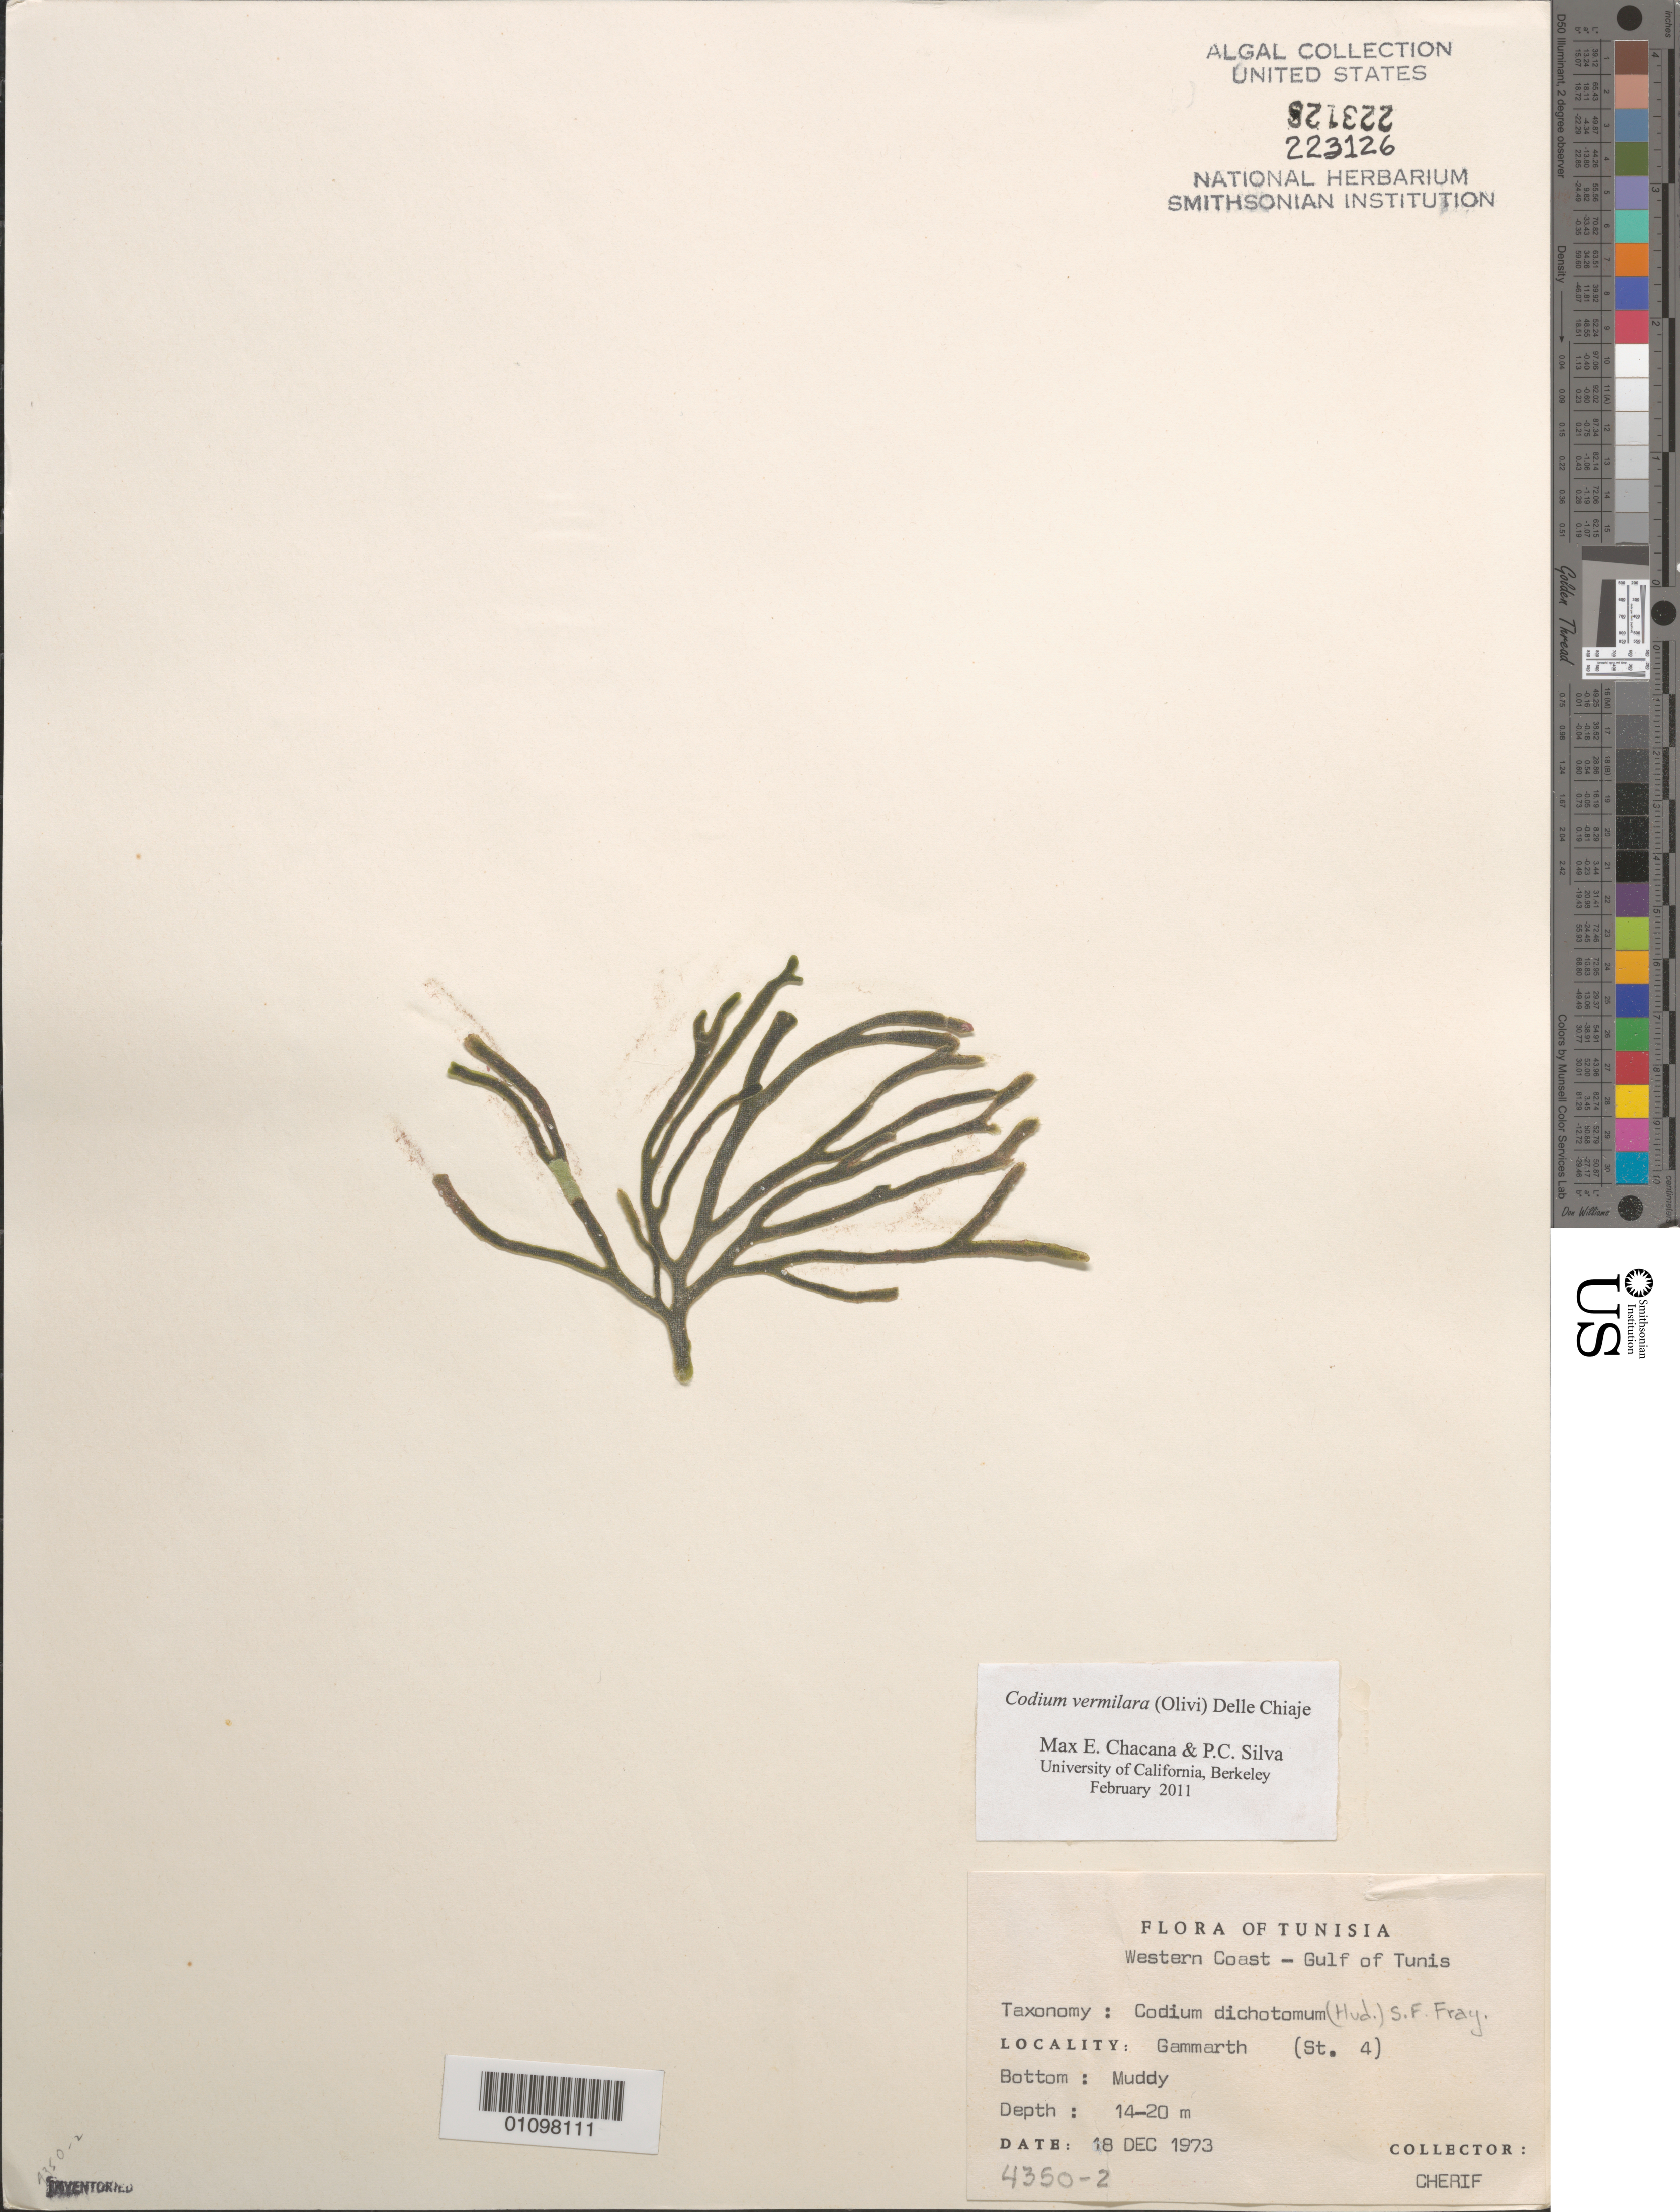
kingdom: Plantae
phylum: Chlorophyta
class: Ulvophyceae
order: Bryopsidales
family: Codiaceae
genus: Codium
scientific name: Codium vermilara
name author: (Olivi) Chiaje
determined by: Chacana, M. E.; Silva, P. C.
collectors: -. Cherif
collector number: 4350-2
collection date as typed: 18 Dec 1973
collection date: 1973-12-18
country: Tunisia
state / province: Tunis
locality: Gammarth (Station 4)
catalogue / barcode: US 223126